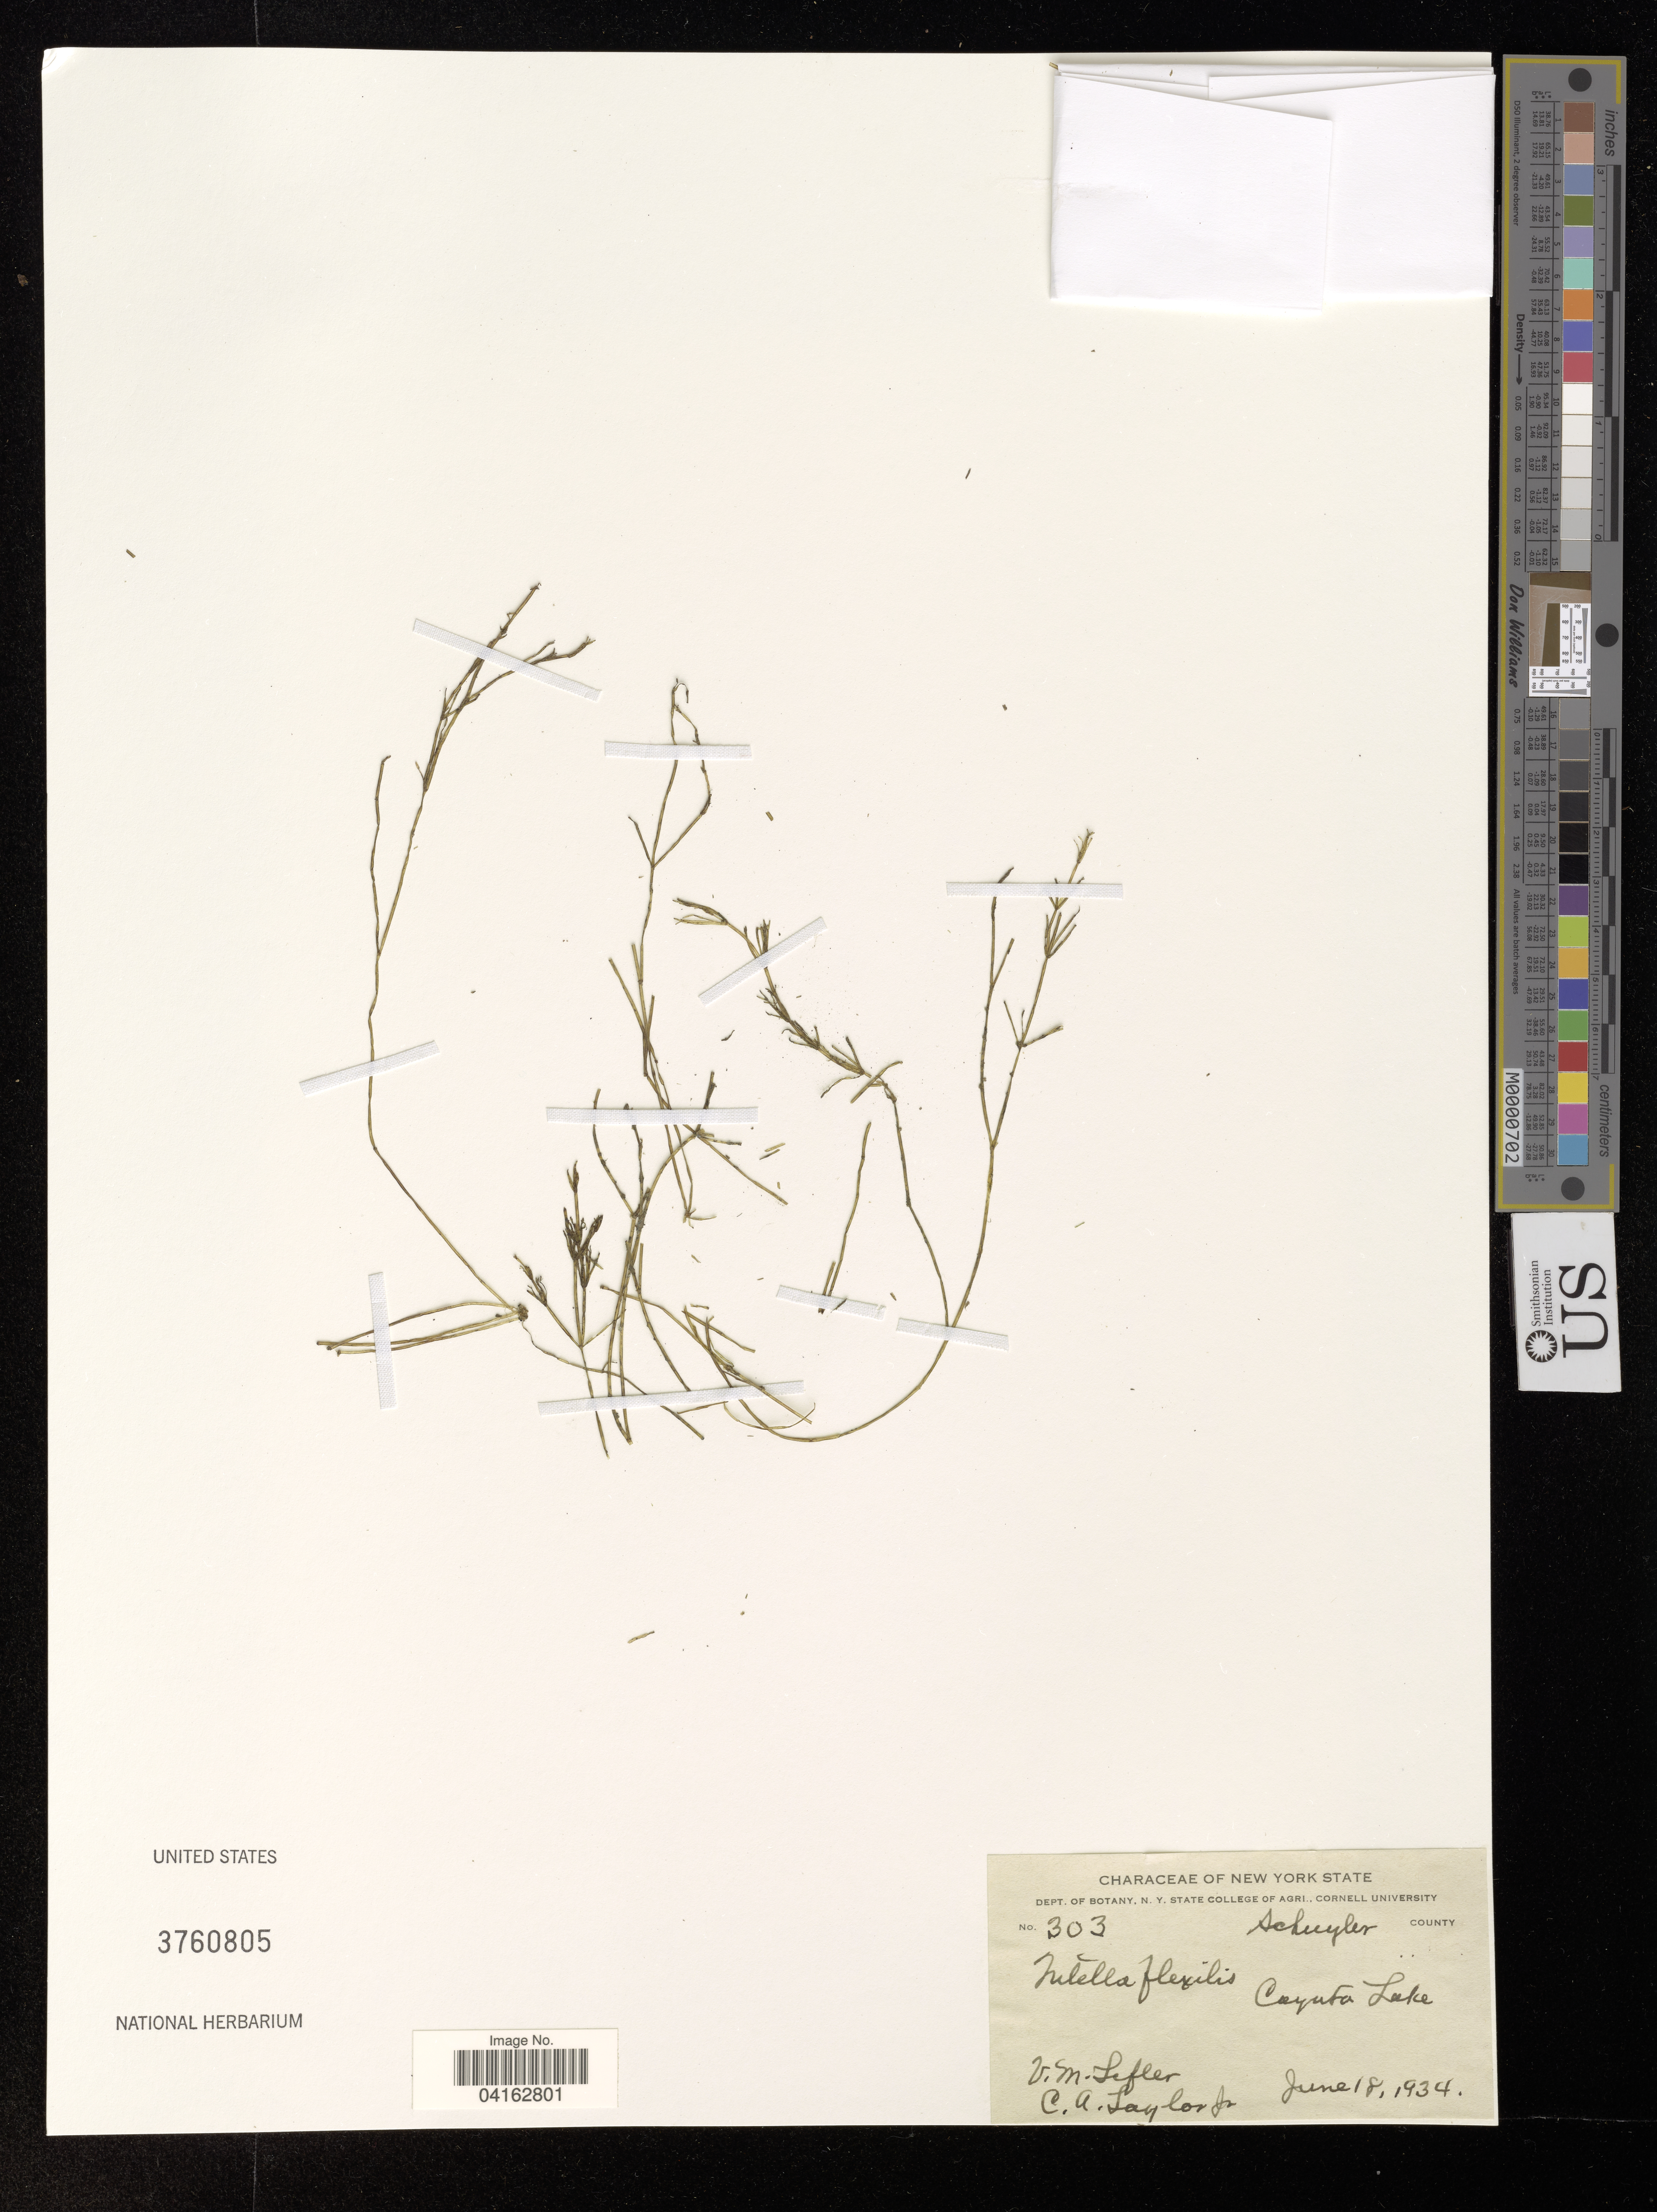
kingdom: Plantae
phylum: Charophyta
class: Charophyceae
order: Charales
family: Characeae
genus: Nitella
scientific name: Nitella flexilis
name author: (L.) C. Agardh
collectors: V. Lefler & J. Taylor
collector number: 303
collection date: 1934-06-18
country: United States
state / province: New York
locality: Schuyler County. Cayuta Lake.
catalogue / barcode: US 3760805